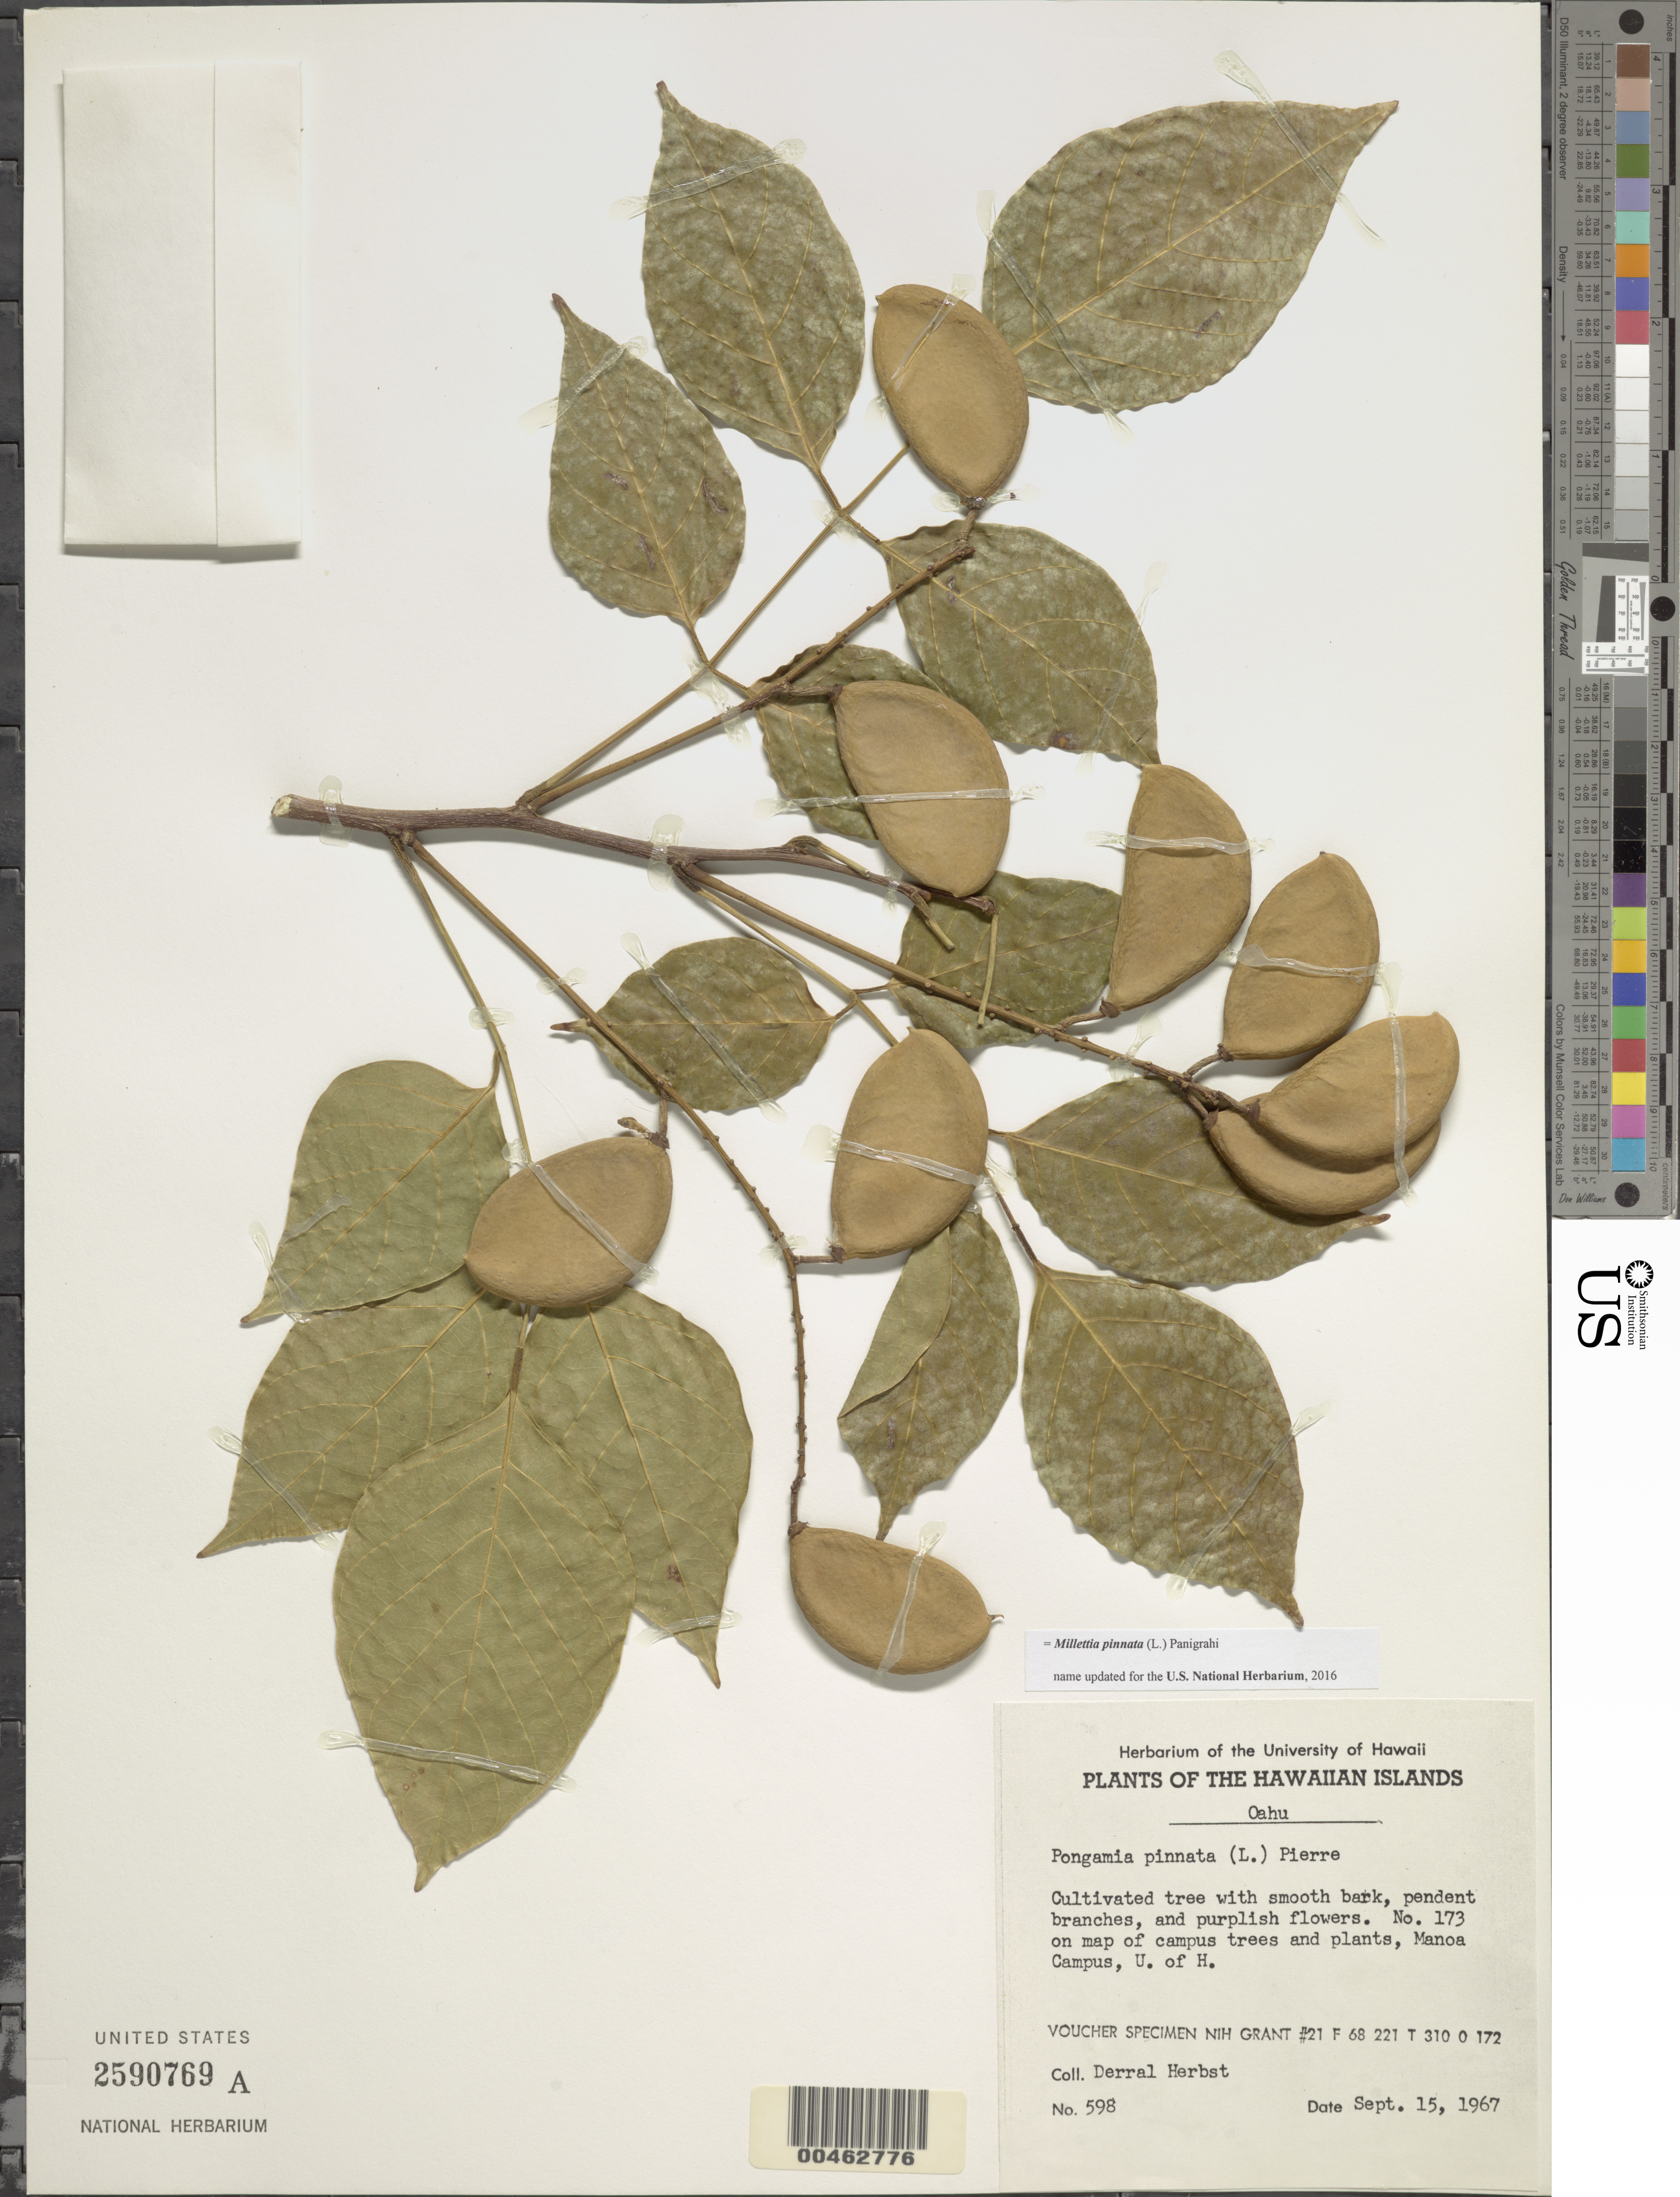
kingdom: Plantae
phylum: Tracheophyta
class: Magnoliopsida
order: Fabales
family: Fabaceae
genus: Millettia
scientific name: Millettia pinnata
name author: (L.) Panigrahi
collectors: D. R. Herbst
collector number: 598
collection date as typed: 15 Sep 1967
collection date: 1967-09-15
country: United States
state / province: Hawaii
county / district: Honolulu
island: Oahu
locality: Manoa Campus, University of Hawaii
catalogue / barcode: US 2590769A